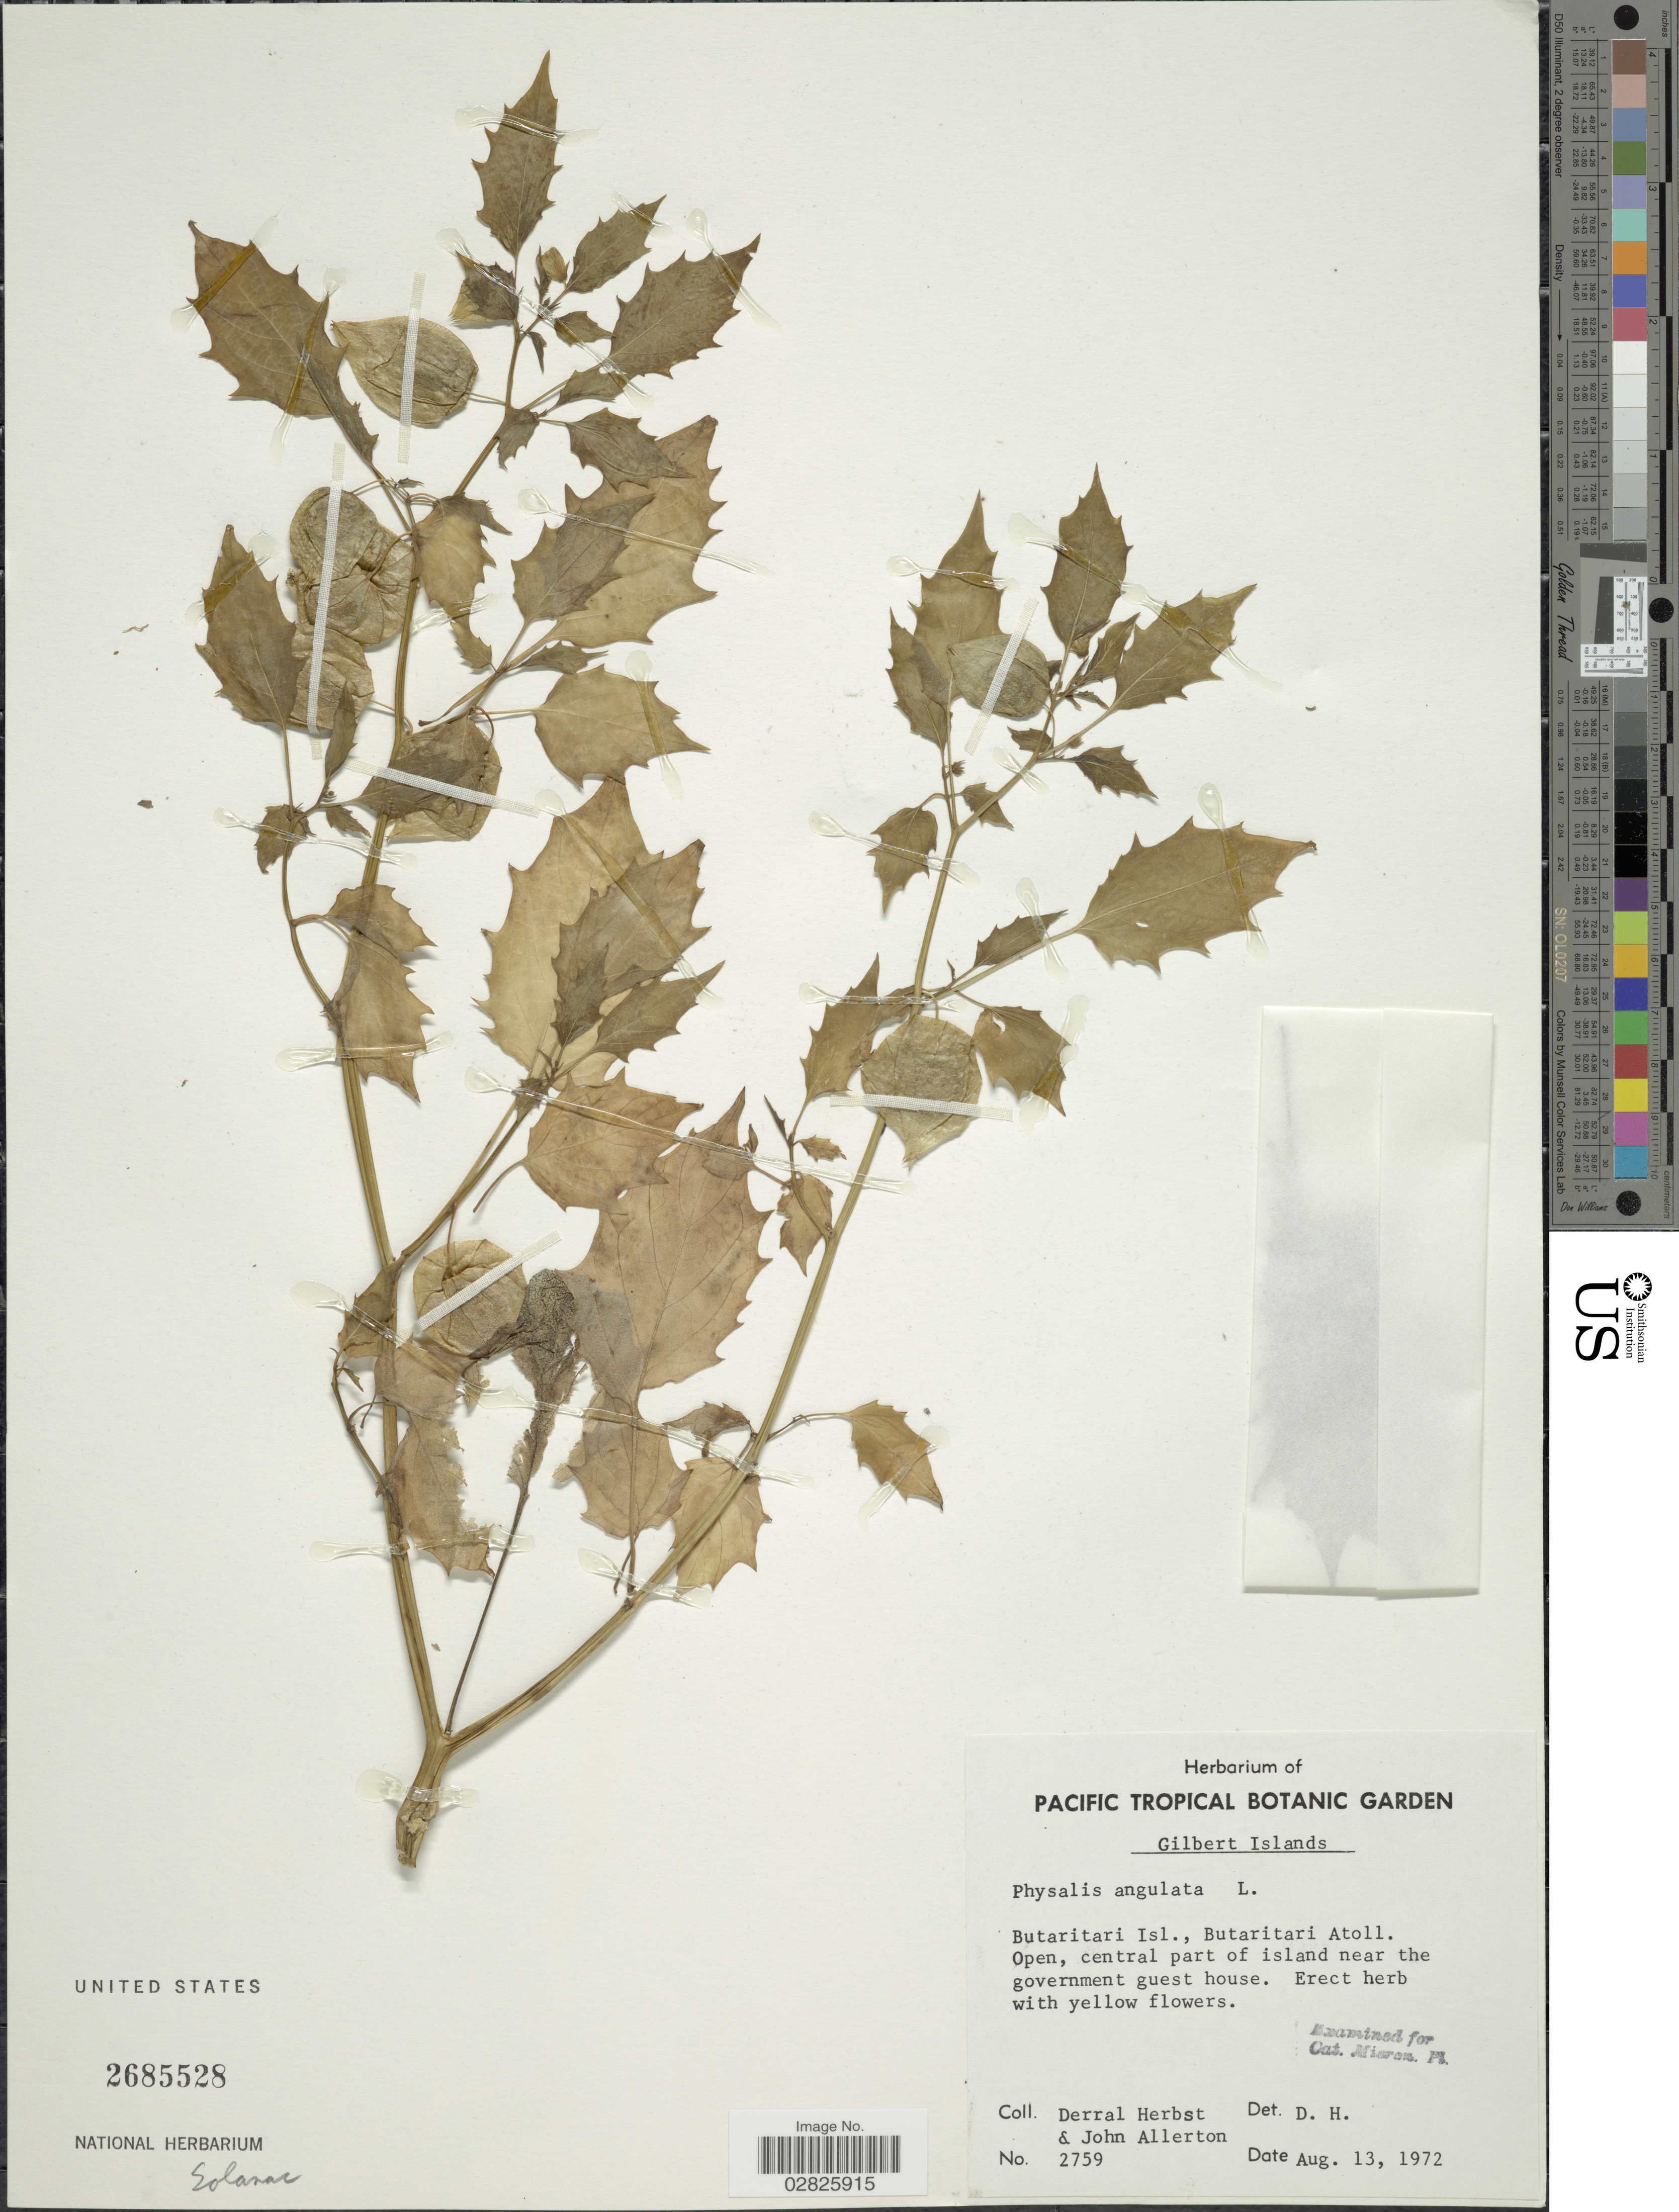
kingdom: Plantae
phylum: Tracheophyta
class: Magnoliopsida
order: Solanales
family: Solanaceae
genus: Physalis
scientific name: Physalis angulata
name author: L.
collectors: D. R. Herbst & J. Allerton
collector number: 2759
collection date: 1972-08-13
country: Kiribati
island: Butaritari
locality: Gilbert Islands. Butaritari Isl., Butaritari Atoll.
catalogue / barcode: US 2685528